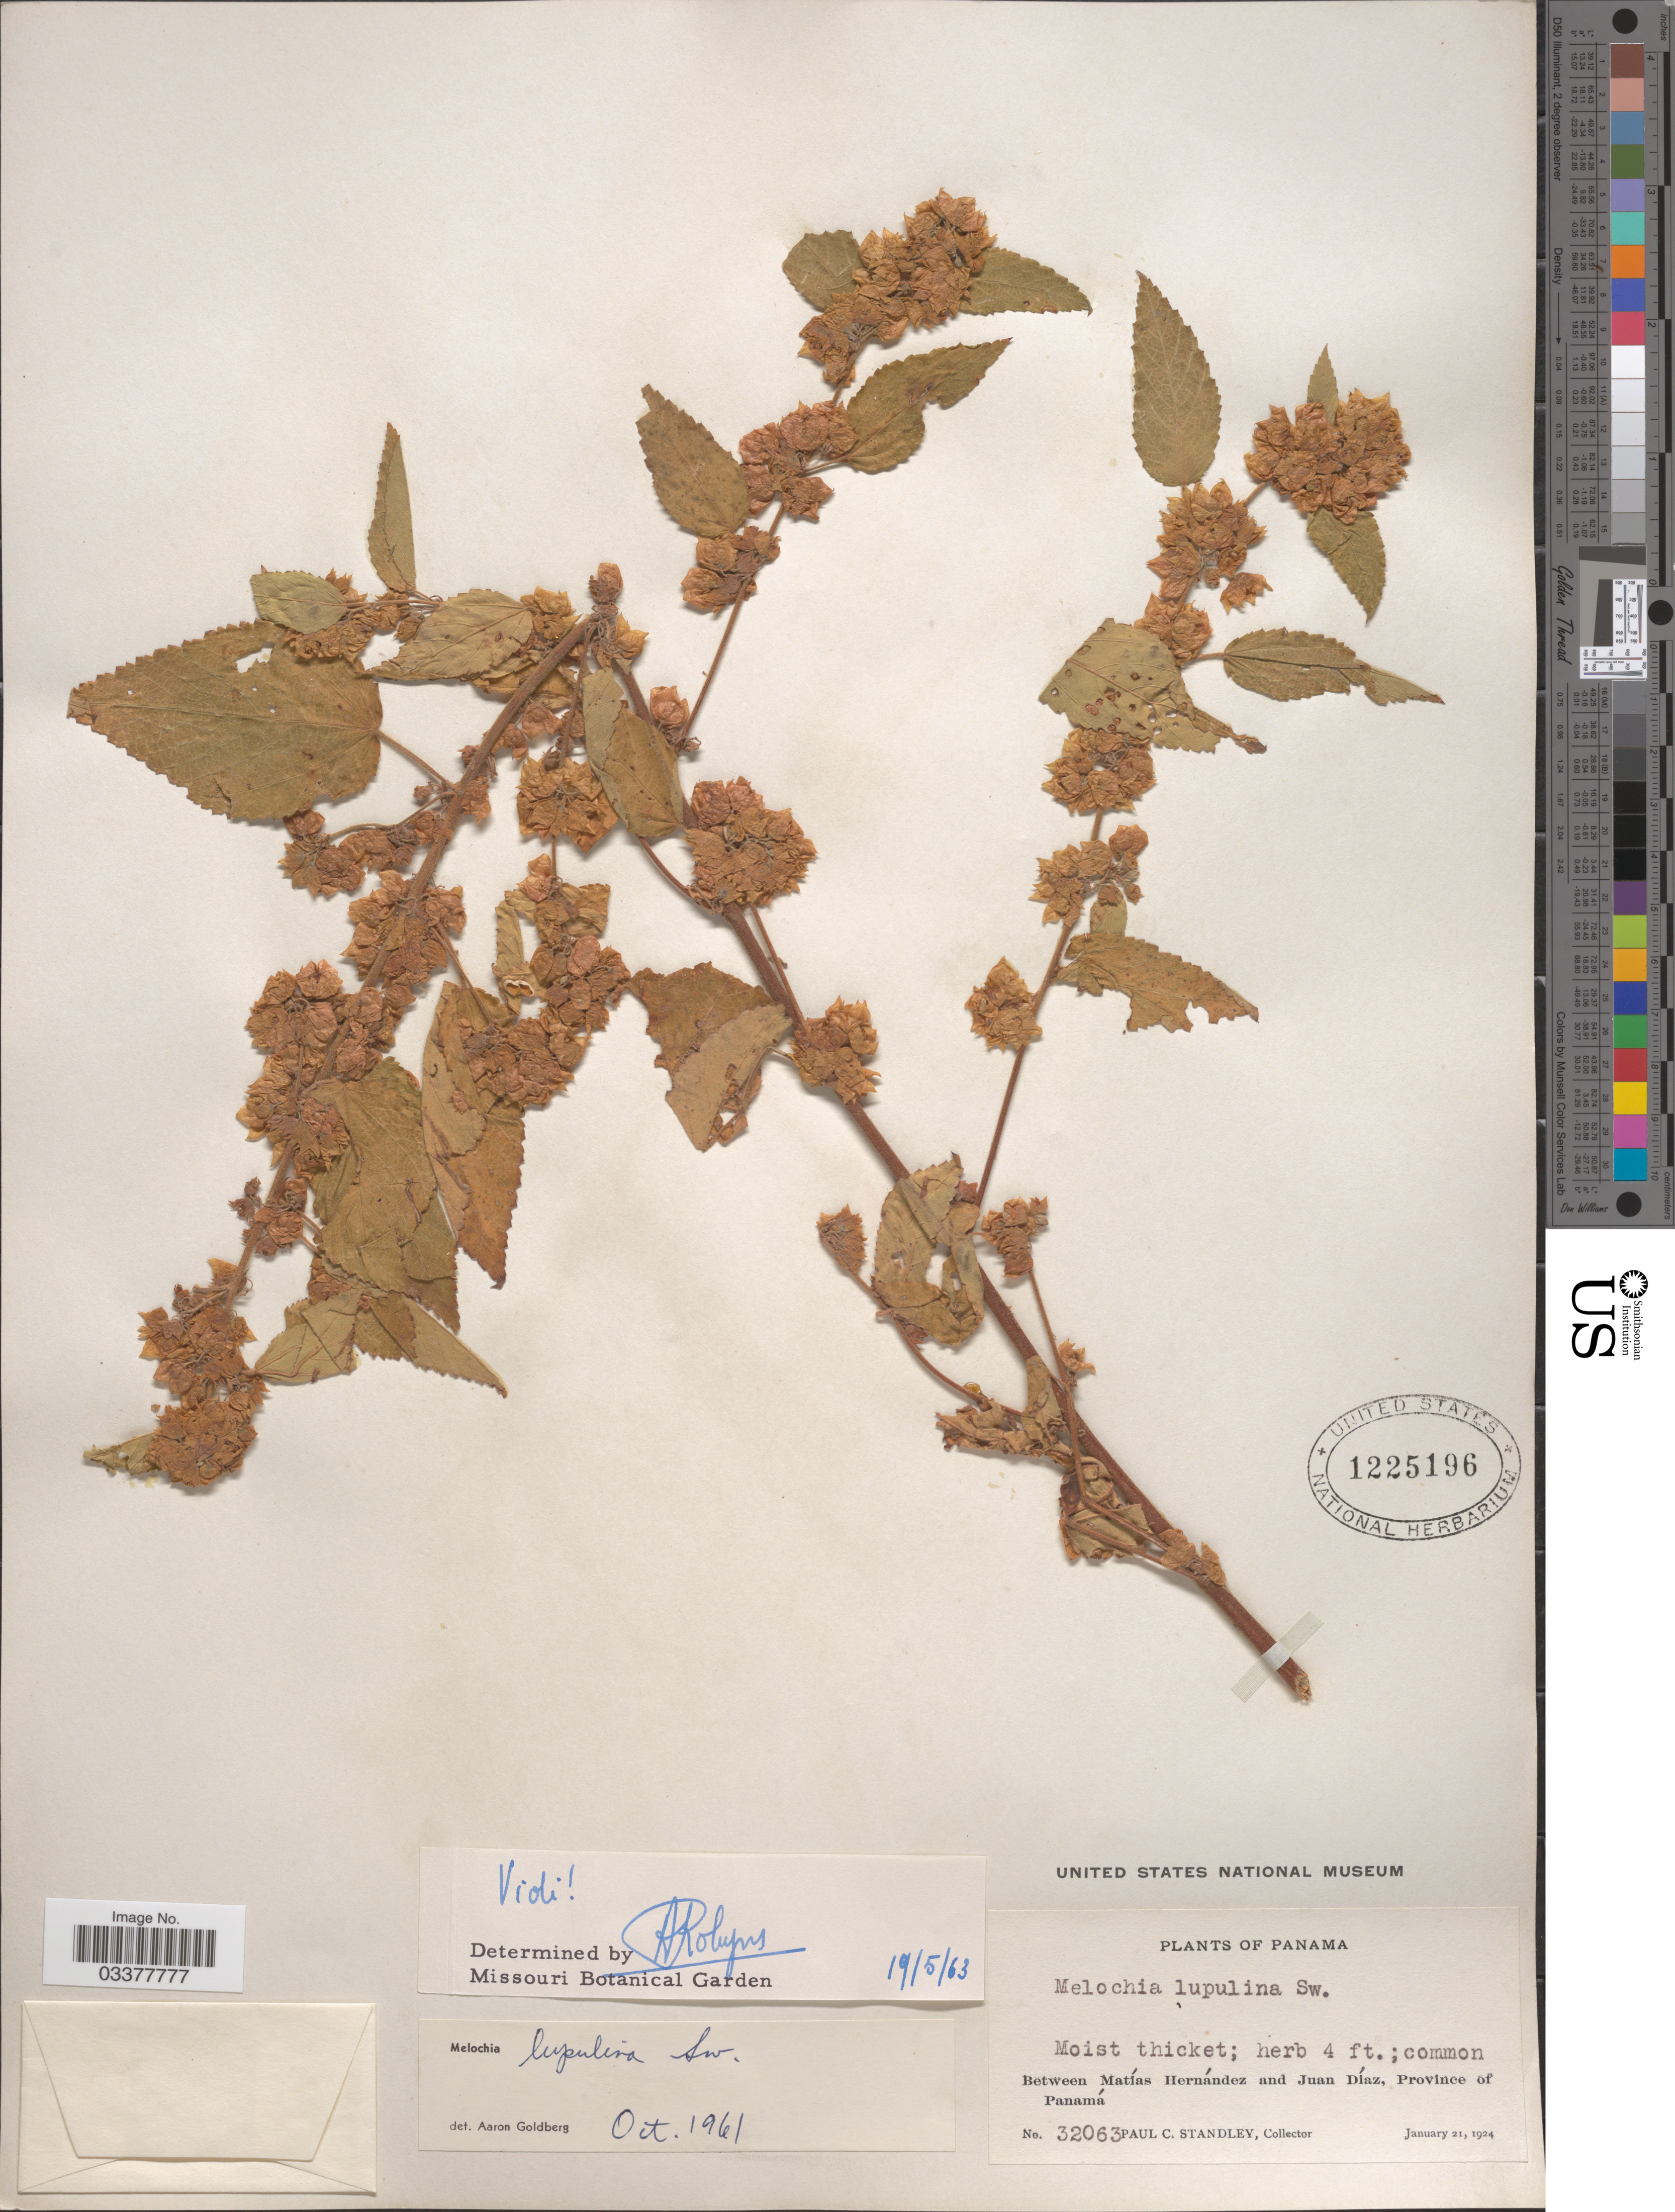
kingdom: Plantae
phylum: Tracheophyta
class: Magnoliopsida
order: Malvales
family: Malvaceae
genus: Melochia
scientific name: Melochia lupulina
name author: Sw.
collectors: P. C. Standley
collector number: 32063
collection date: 1924-01-21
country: Panama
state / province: Panamá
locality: Between Matías Hernández and Juan Díaz.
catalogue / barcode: US 1225196